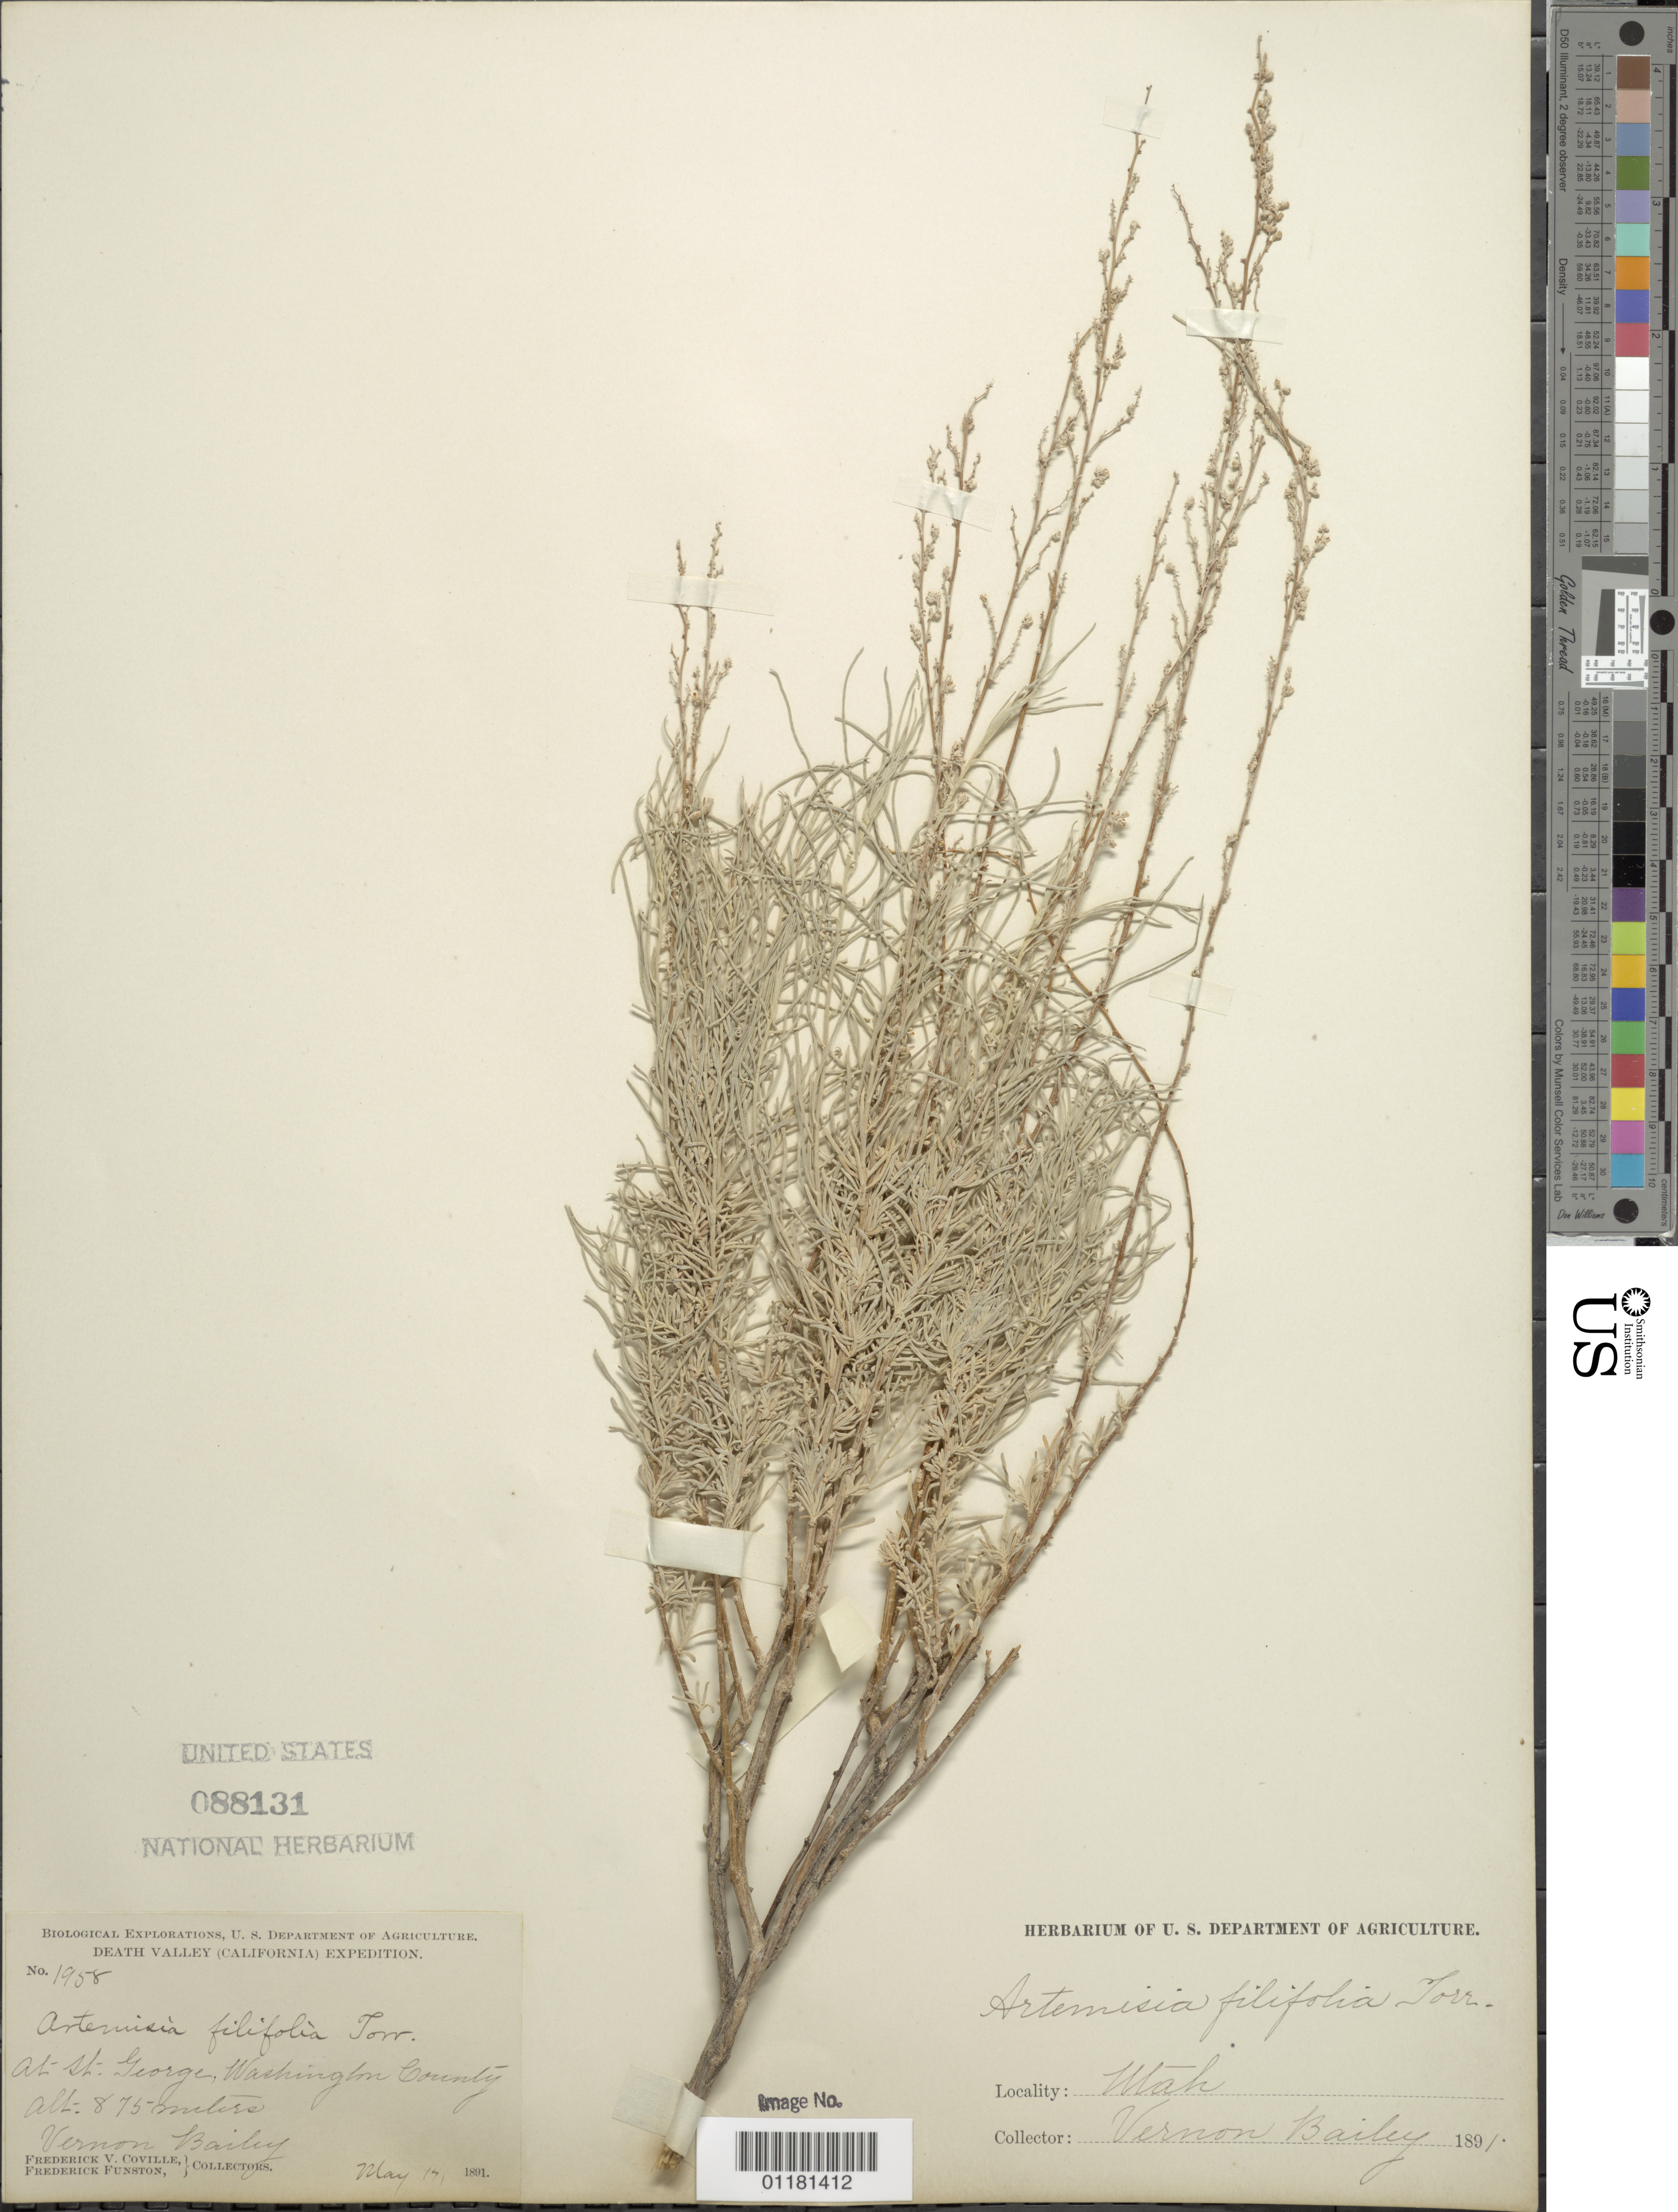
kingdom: Plantae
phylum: Tracheophyta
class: Magnoliopsida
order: Asterales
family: Asteraceae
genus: Artemisia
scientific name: Artemisia filifolia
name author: Torr.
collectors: V. O. Bailey, F. Funston & F. V. Coville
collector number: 1958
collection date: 1891-05-14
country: United States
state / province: Utah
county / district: Washington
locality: At St. George.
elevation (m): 875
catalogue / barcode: US 88131